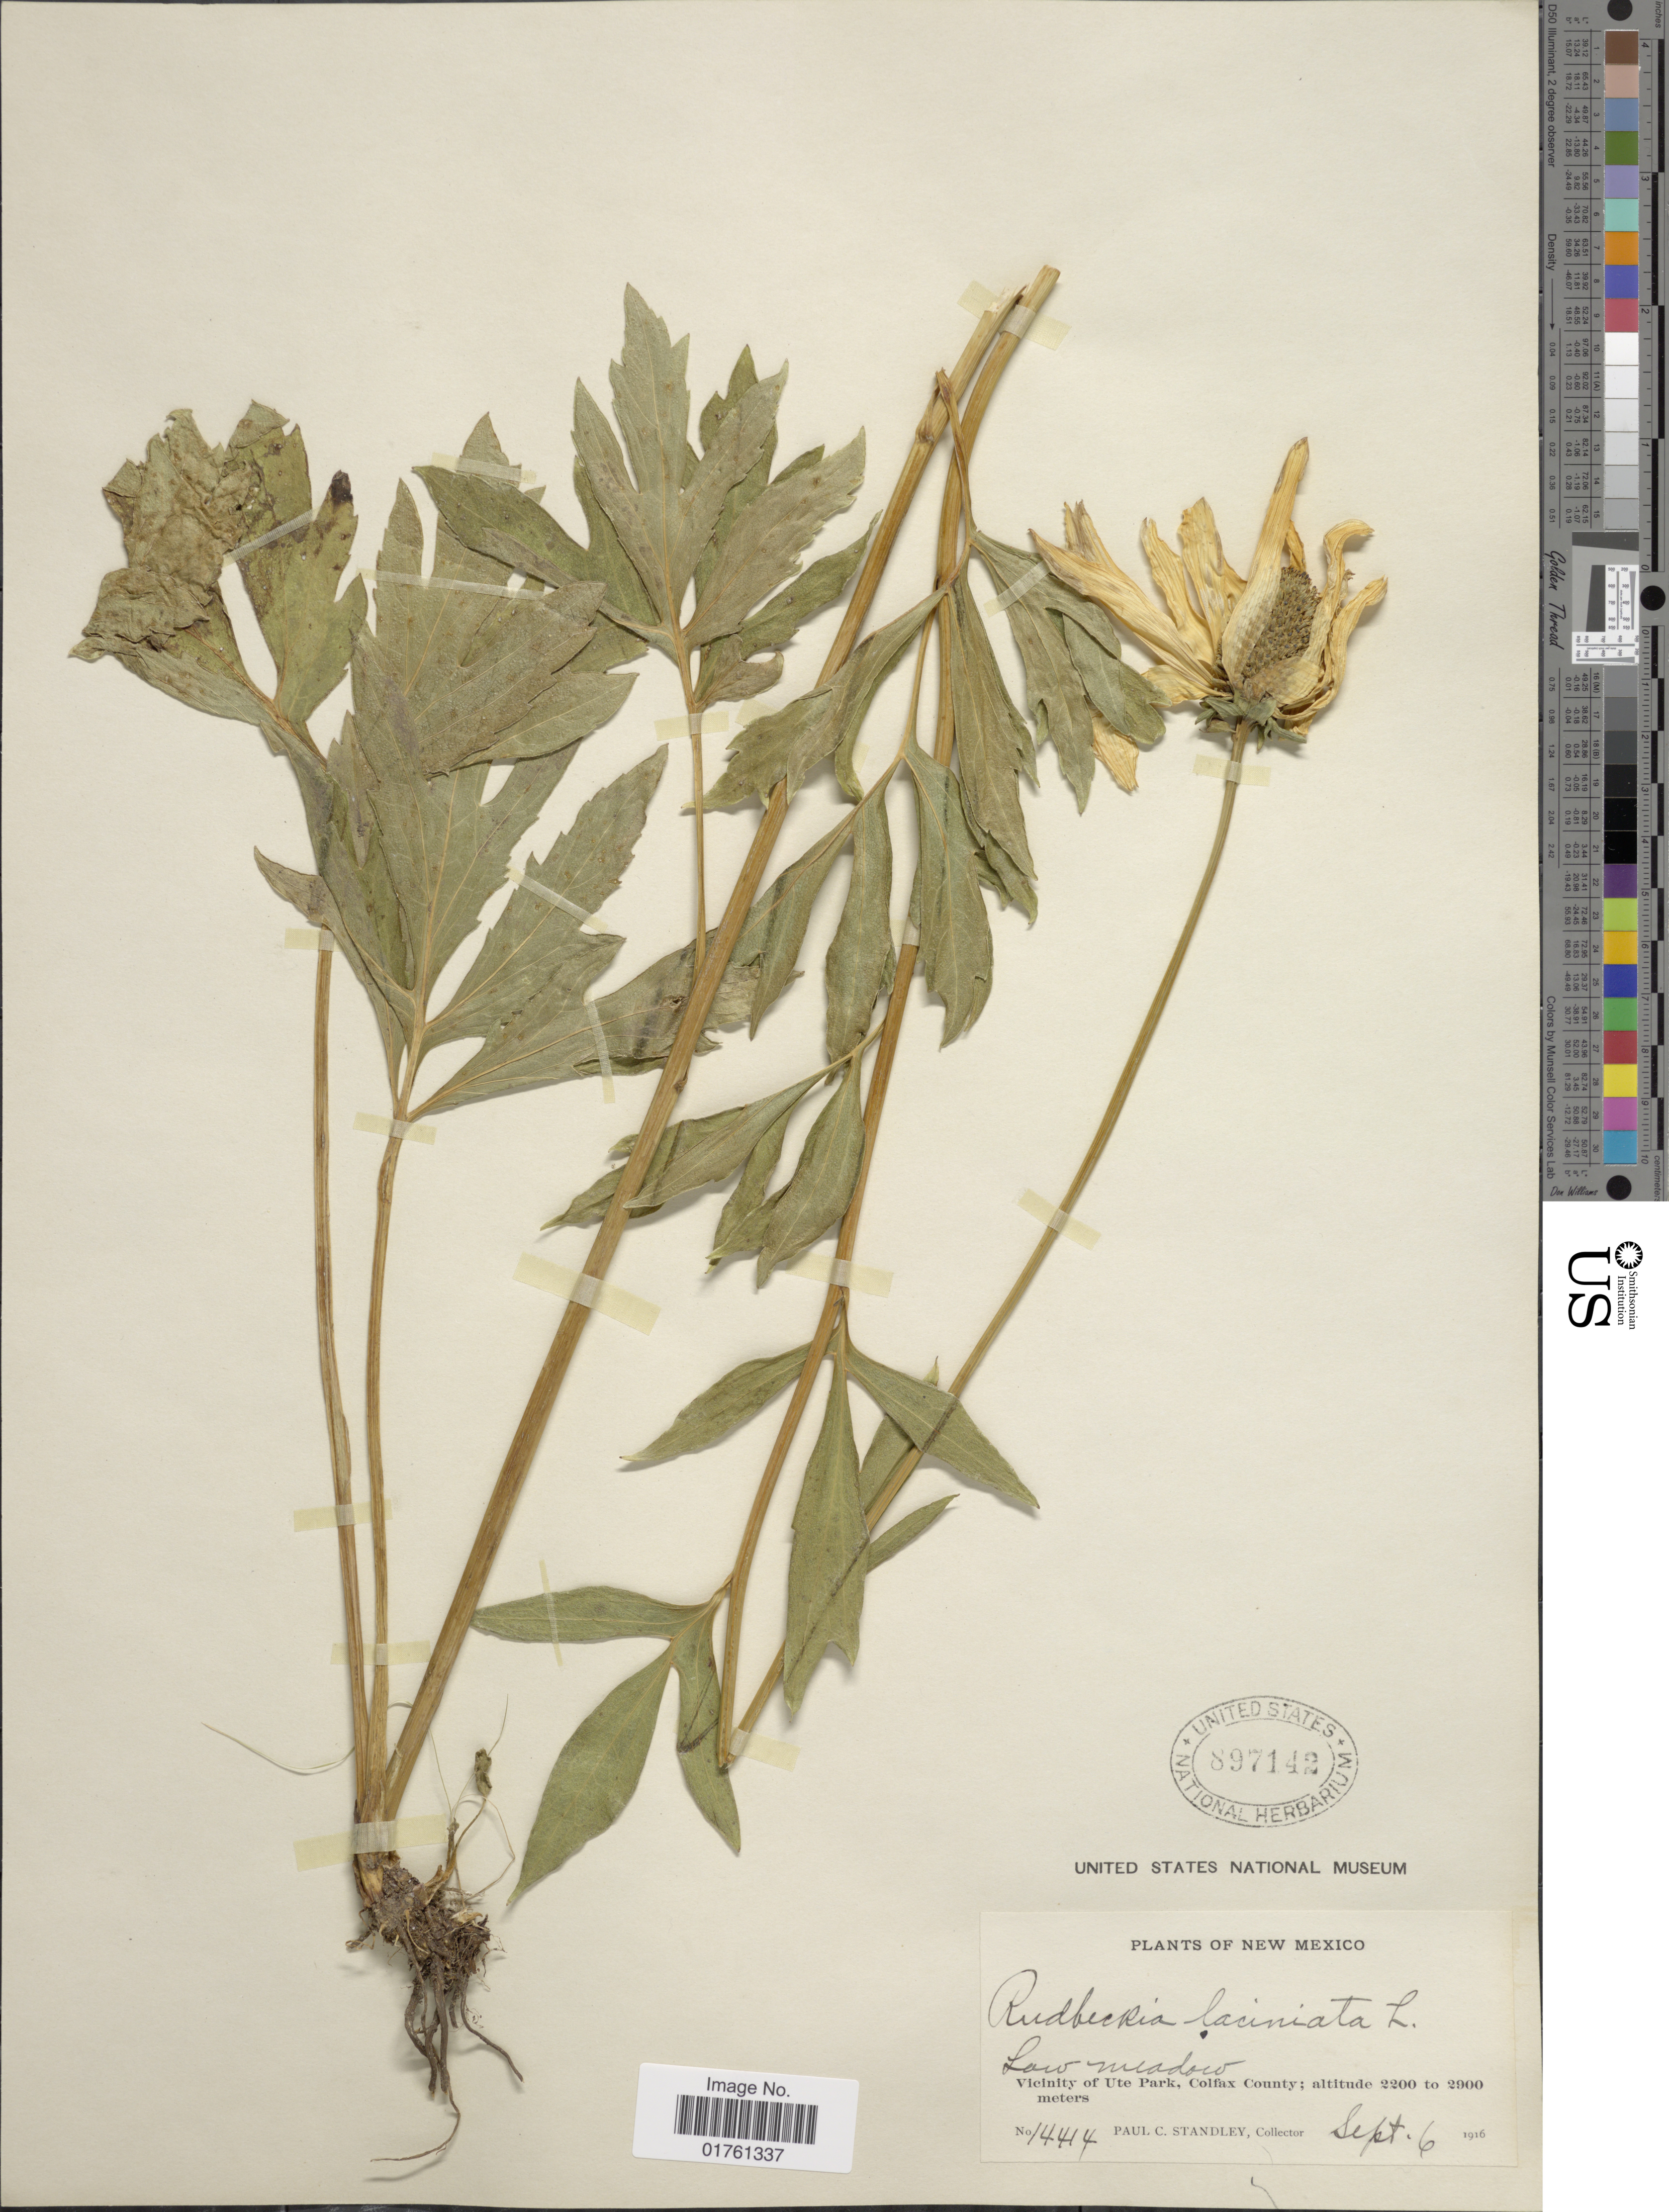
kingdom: Plantae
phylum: Tracheophyta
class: Magnoliopsida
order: Asterales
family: Asteraceae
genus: Rudbeckia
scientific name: Rudbeckia laciniata var. ampla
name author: (A. Nelson) Cronq.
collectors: P. C. Standley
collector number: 14414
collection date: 1916-09-06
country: United States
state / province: New Mexico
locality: Low meadow, Vicinity of Ute Park, Colfax County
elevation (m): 2200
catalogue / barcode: US 897142